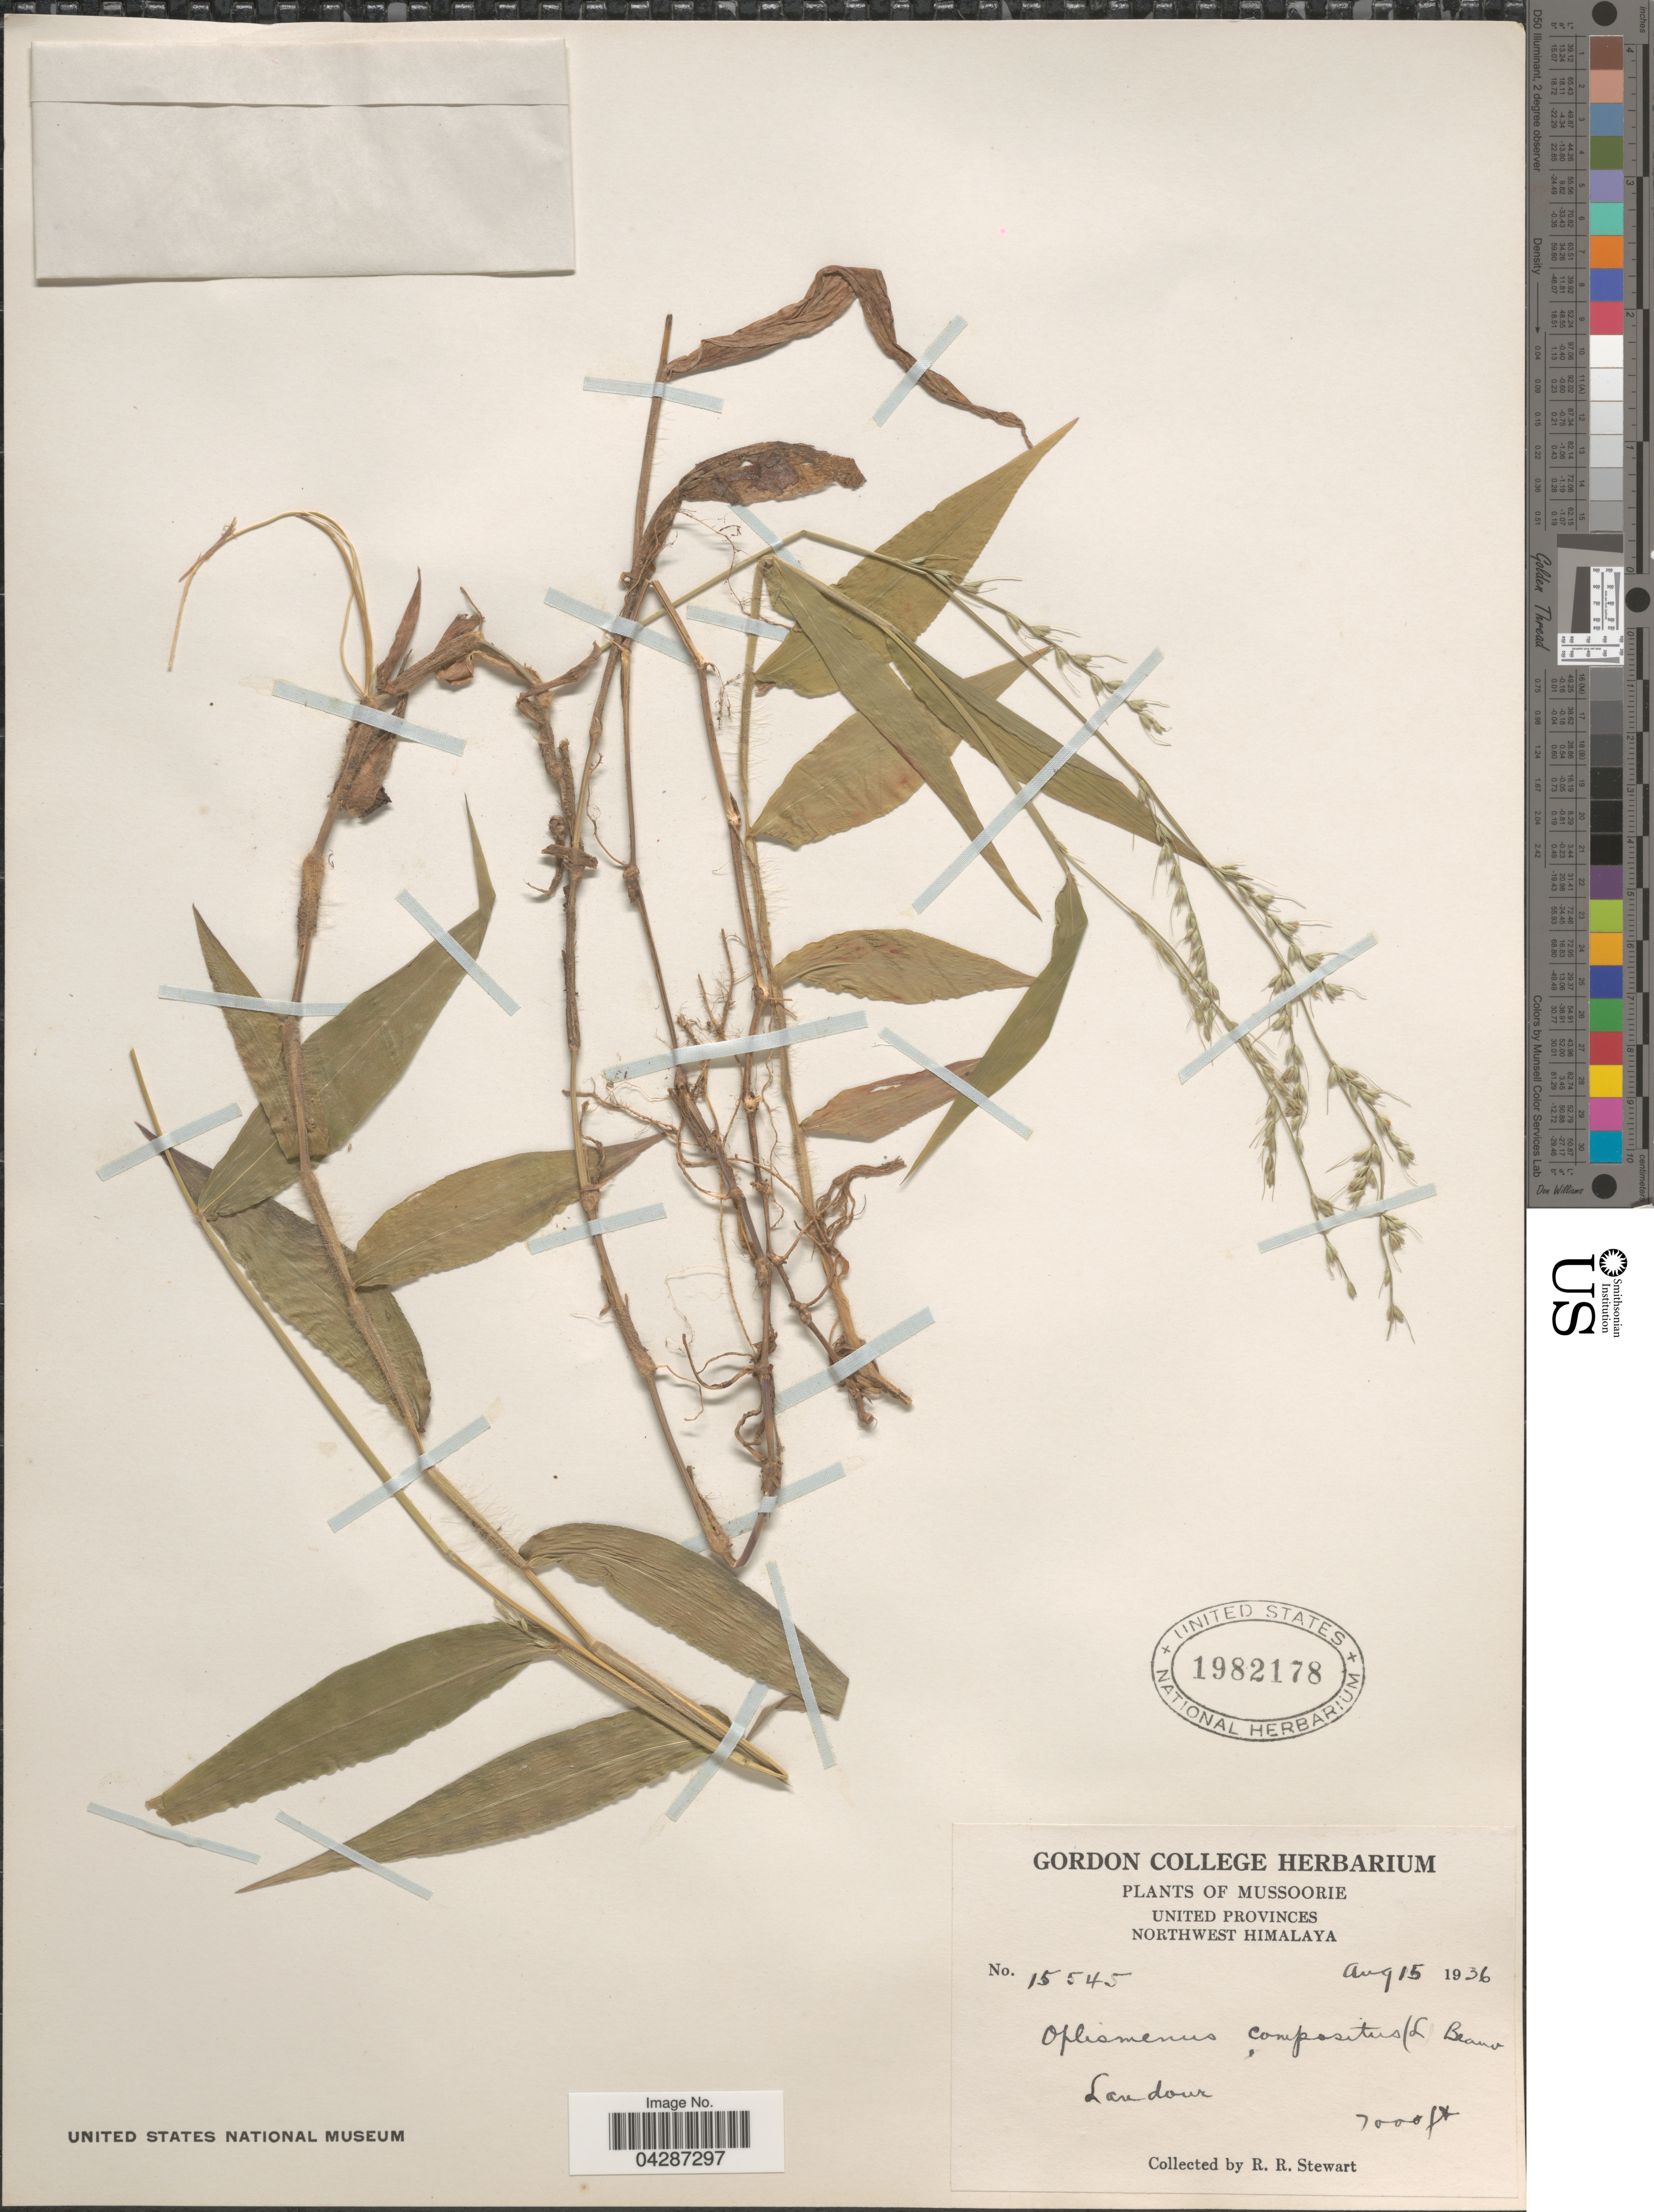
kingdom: Plantae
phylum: Tracheophyta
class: Liliopsida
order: Poales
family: Poaceae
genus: Oplismenus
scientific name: Oplismenus compositus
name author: (L.) P. Beauv.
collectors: R. Stewart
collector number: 15545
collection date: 1936-08-15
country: India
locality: Mussoorie. United Provinces. Northwest Himalaya. Landour.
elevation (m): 2134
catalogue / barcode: US 1982178